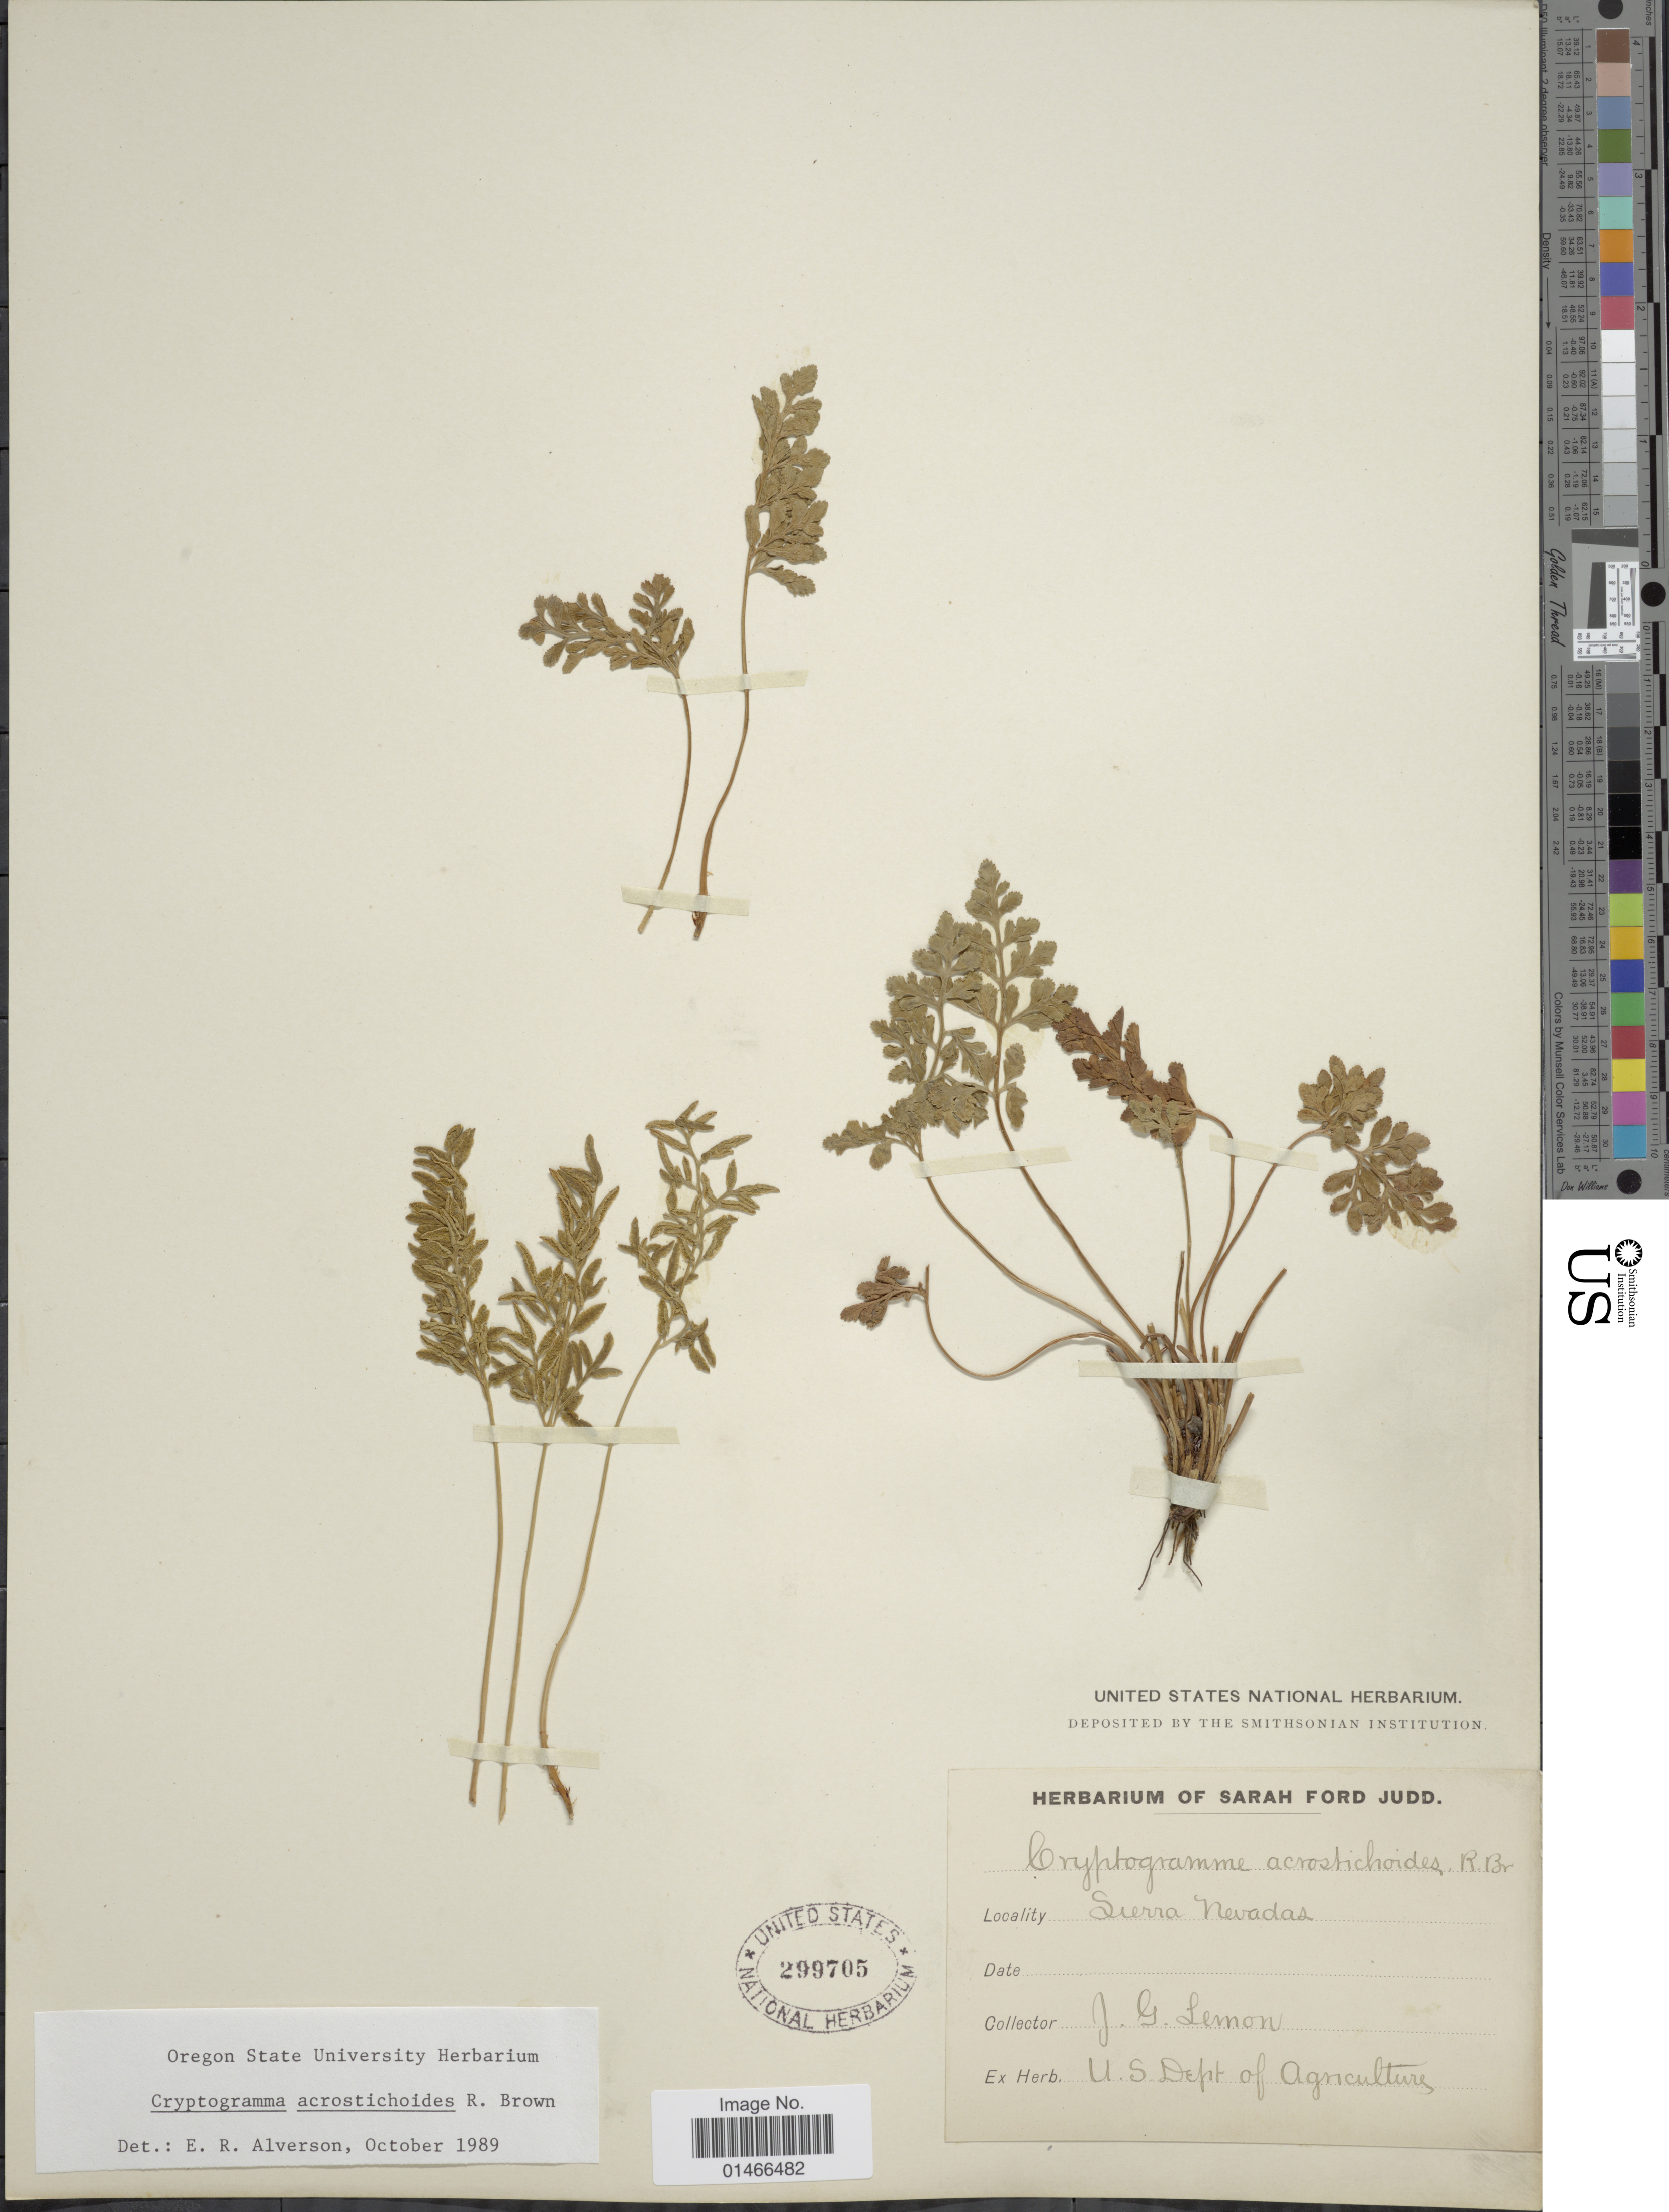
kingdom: Plantae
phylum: Tracheophyta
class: Polypodiopsida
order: Polypodiales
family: Pteridaceae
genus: Cryptogramma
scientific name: Cryptogramma acrostichoides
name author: R. Br.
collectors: J. Lemon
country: United States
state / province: Nevada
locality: Sierra Nevadas.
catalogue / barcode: US 299705